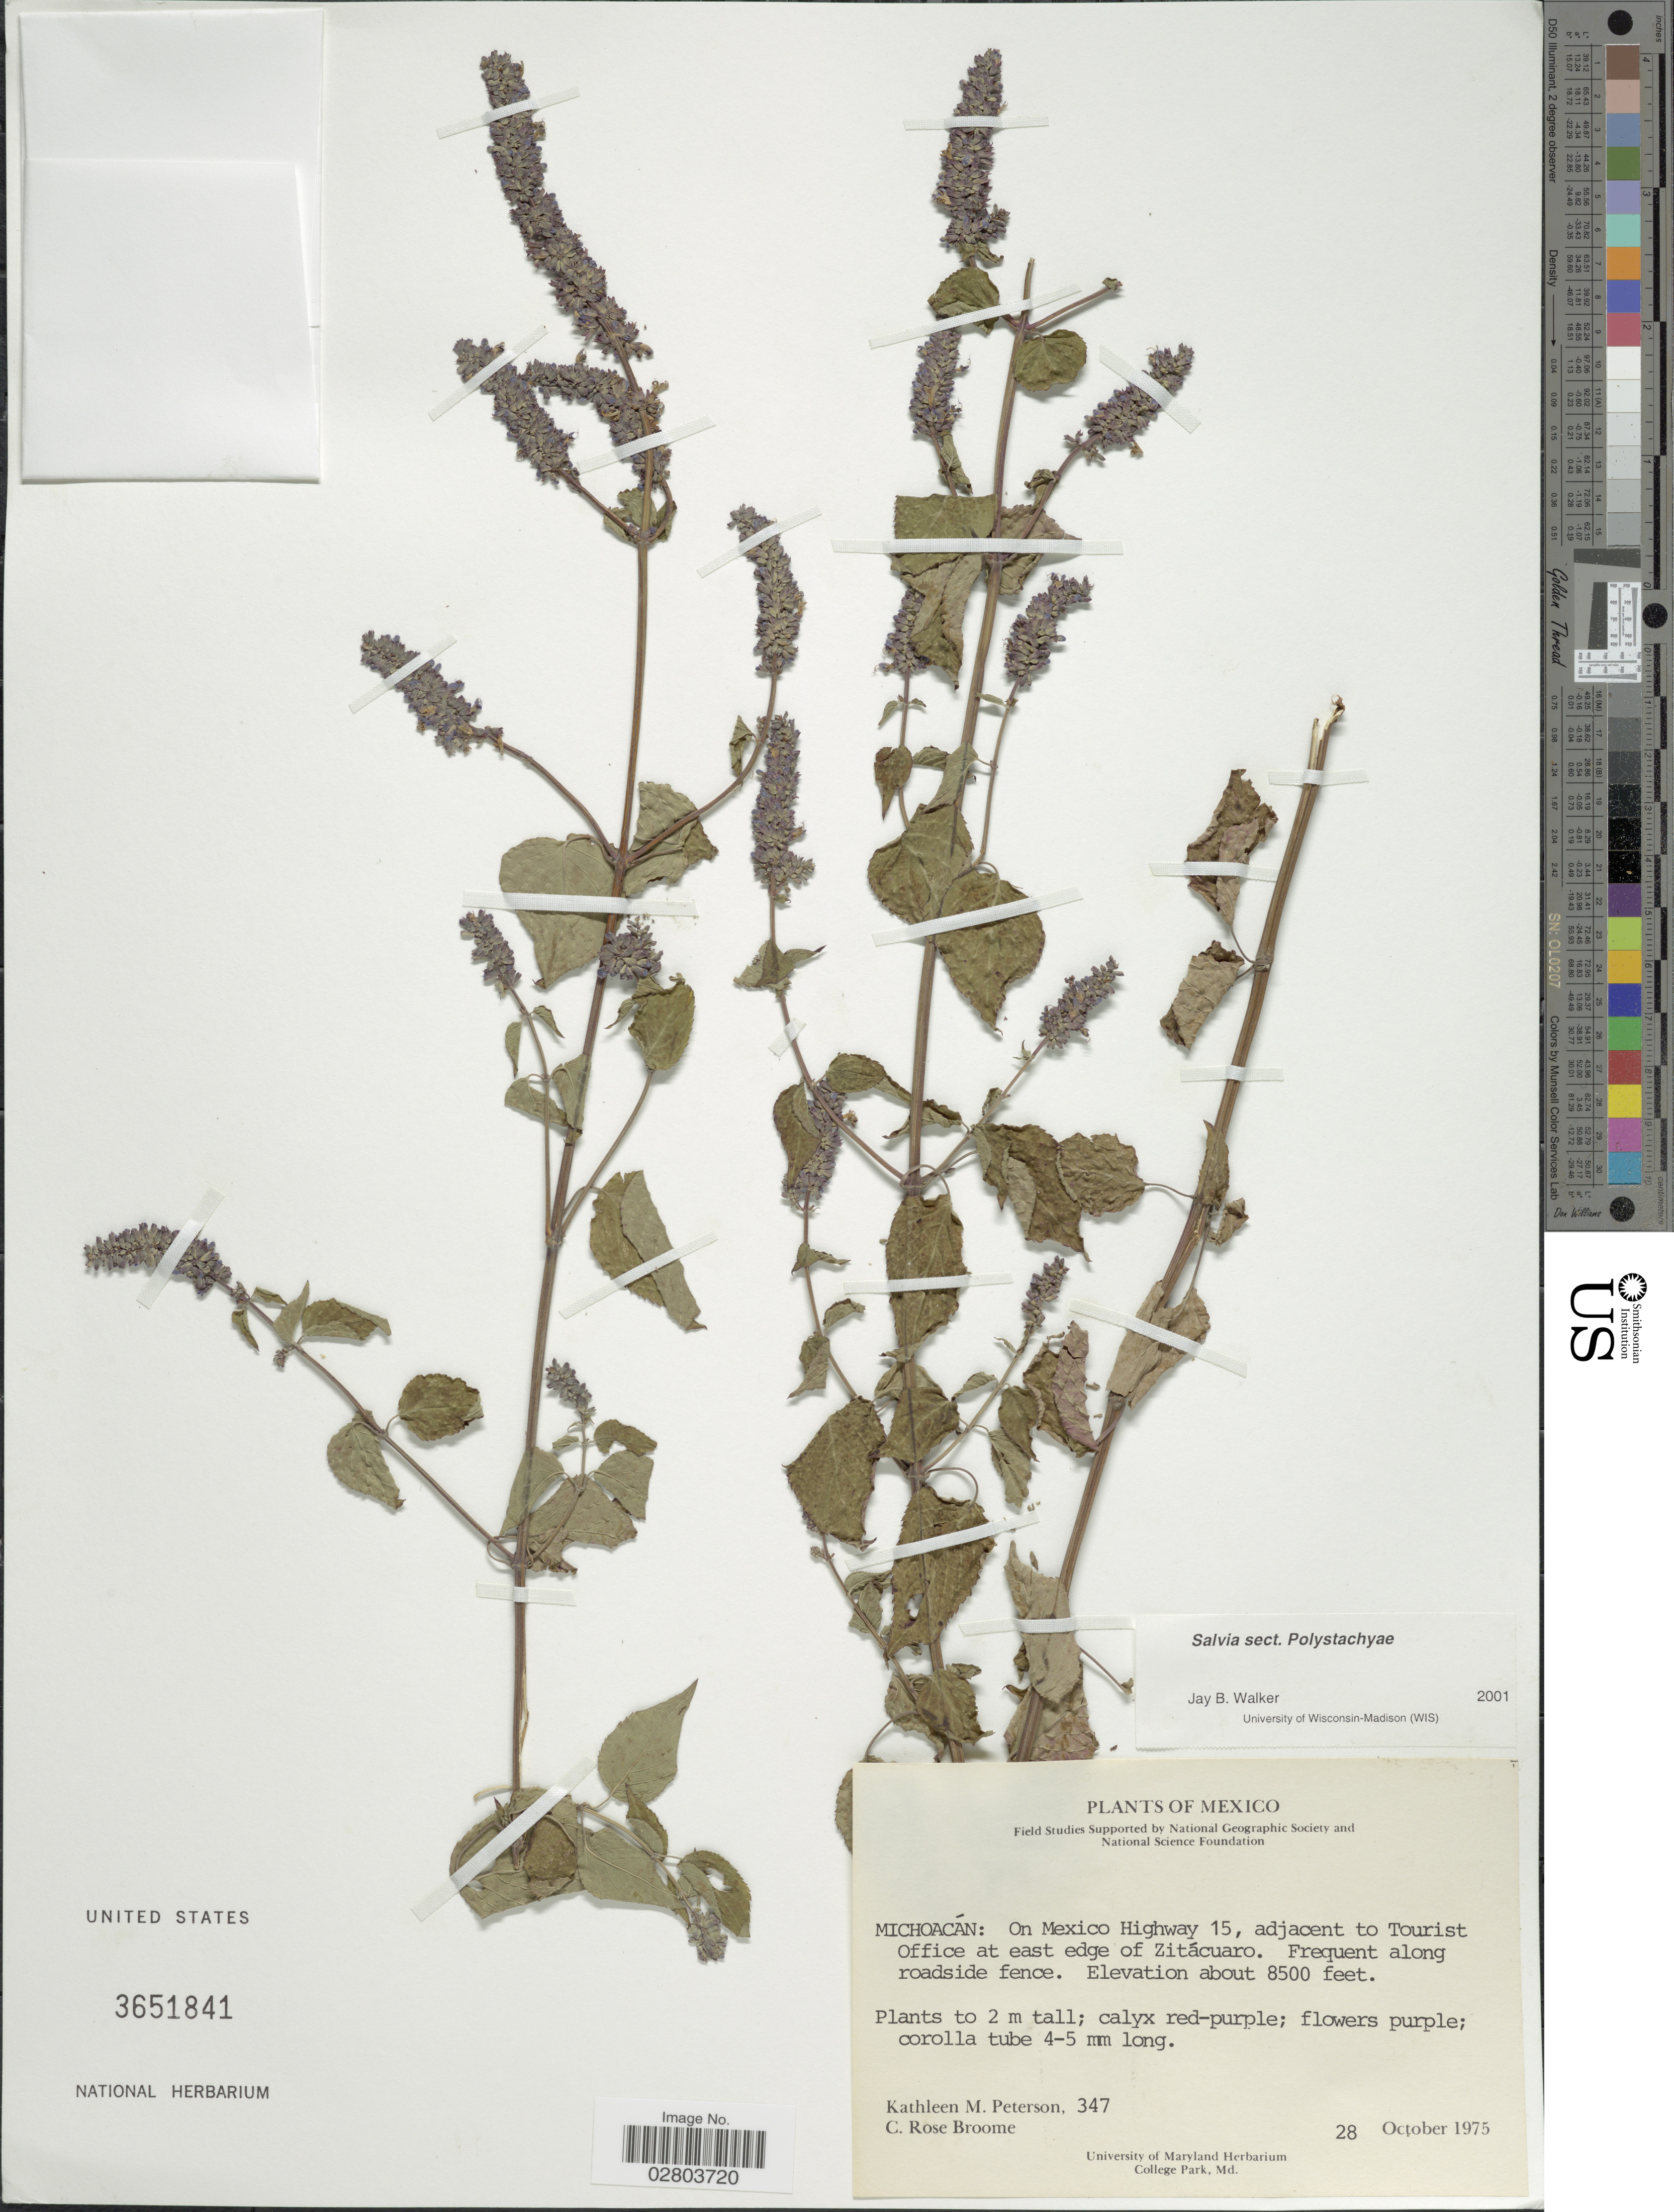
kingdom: Plantae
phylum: Tracheophyta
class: Magnoliopsida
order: Lamiales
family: Lamiaceae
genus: Salvia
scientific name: Salvia sp.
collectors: K. Peterson & C. R. Broome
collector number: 347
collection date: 1975-10-28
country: Mexico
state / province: Michoacán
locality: Michoacán: On Mexico Highway 15, adjacent to Tourist Office at east edge of Zitácuaro.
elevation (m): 2591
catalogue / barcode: US 3651841